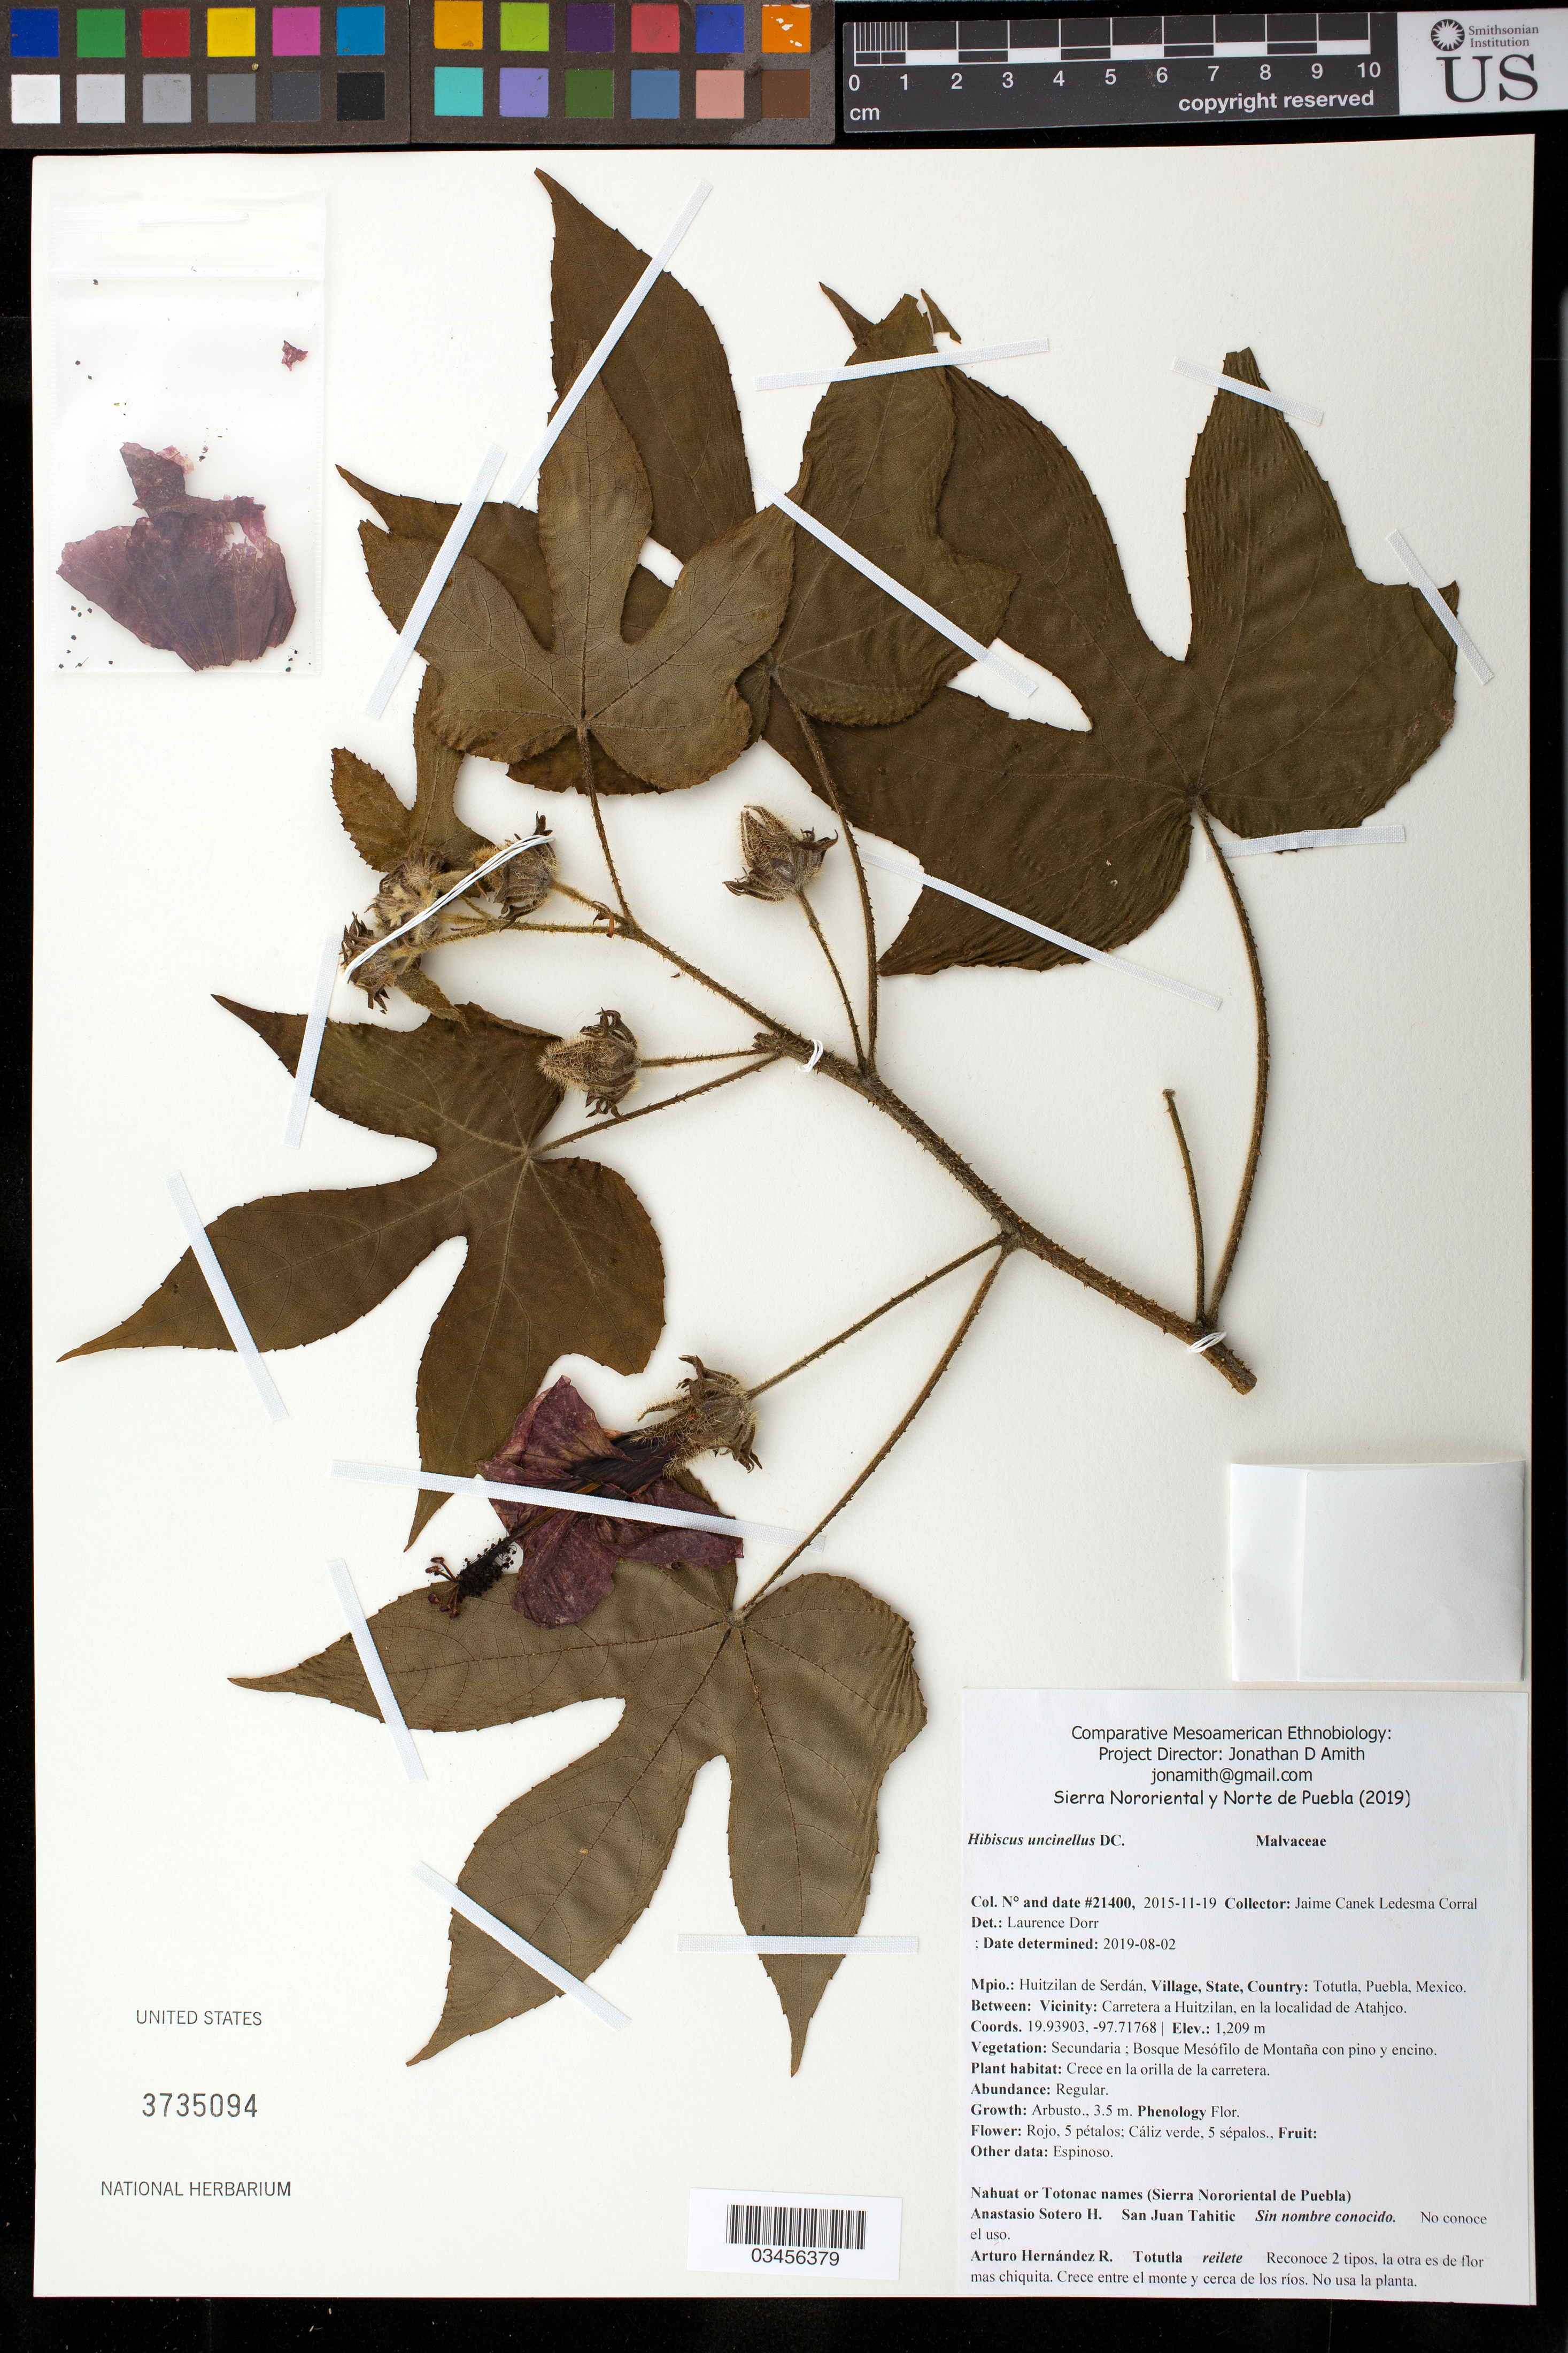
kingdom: Plantae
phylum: Tracheophyta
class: Magnoliopsida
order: Malvales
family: Malvaceae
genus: Sabdariffa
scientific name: Sabdariffa uncinella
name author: (DC.) M.M. Hanes & R.L. Barrett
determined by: Dorr, Laurence J., Curator (BOT), Smithsonian Institution - National Museum of Natural History (UNITED STATES)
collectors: Canek Ledesma C.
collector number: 21400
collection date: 2015-11-19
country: México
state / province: Puebla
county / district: Huitzilan de Serdán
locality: PUEBLO: Totutla; LOCALIDAD EXACTA: Carretera a Huitzilan, en la localidad de Atahjco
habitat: Bosque mesófilo de montaña con pino y encino | Crece en la orilla de la carretera.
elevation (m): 1209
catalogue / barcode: US 3735094